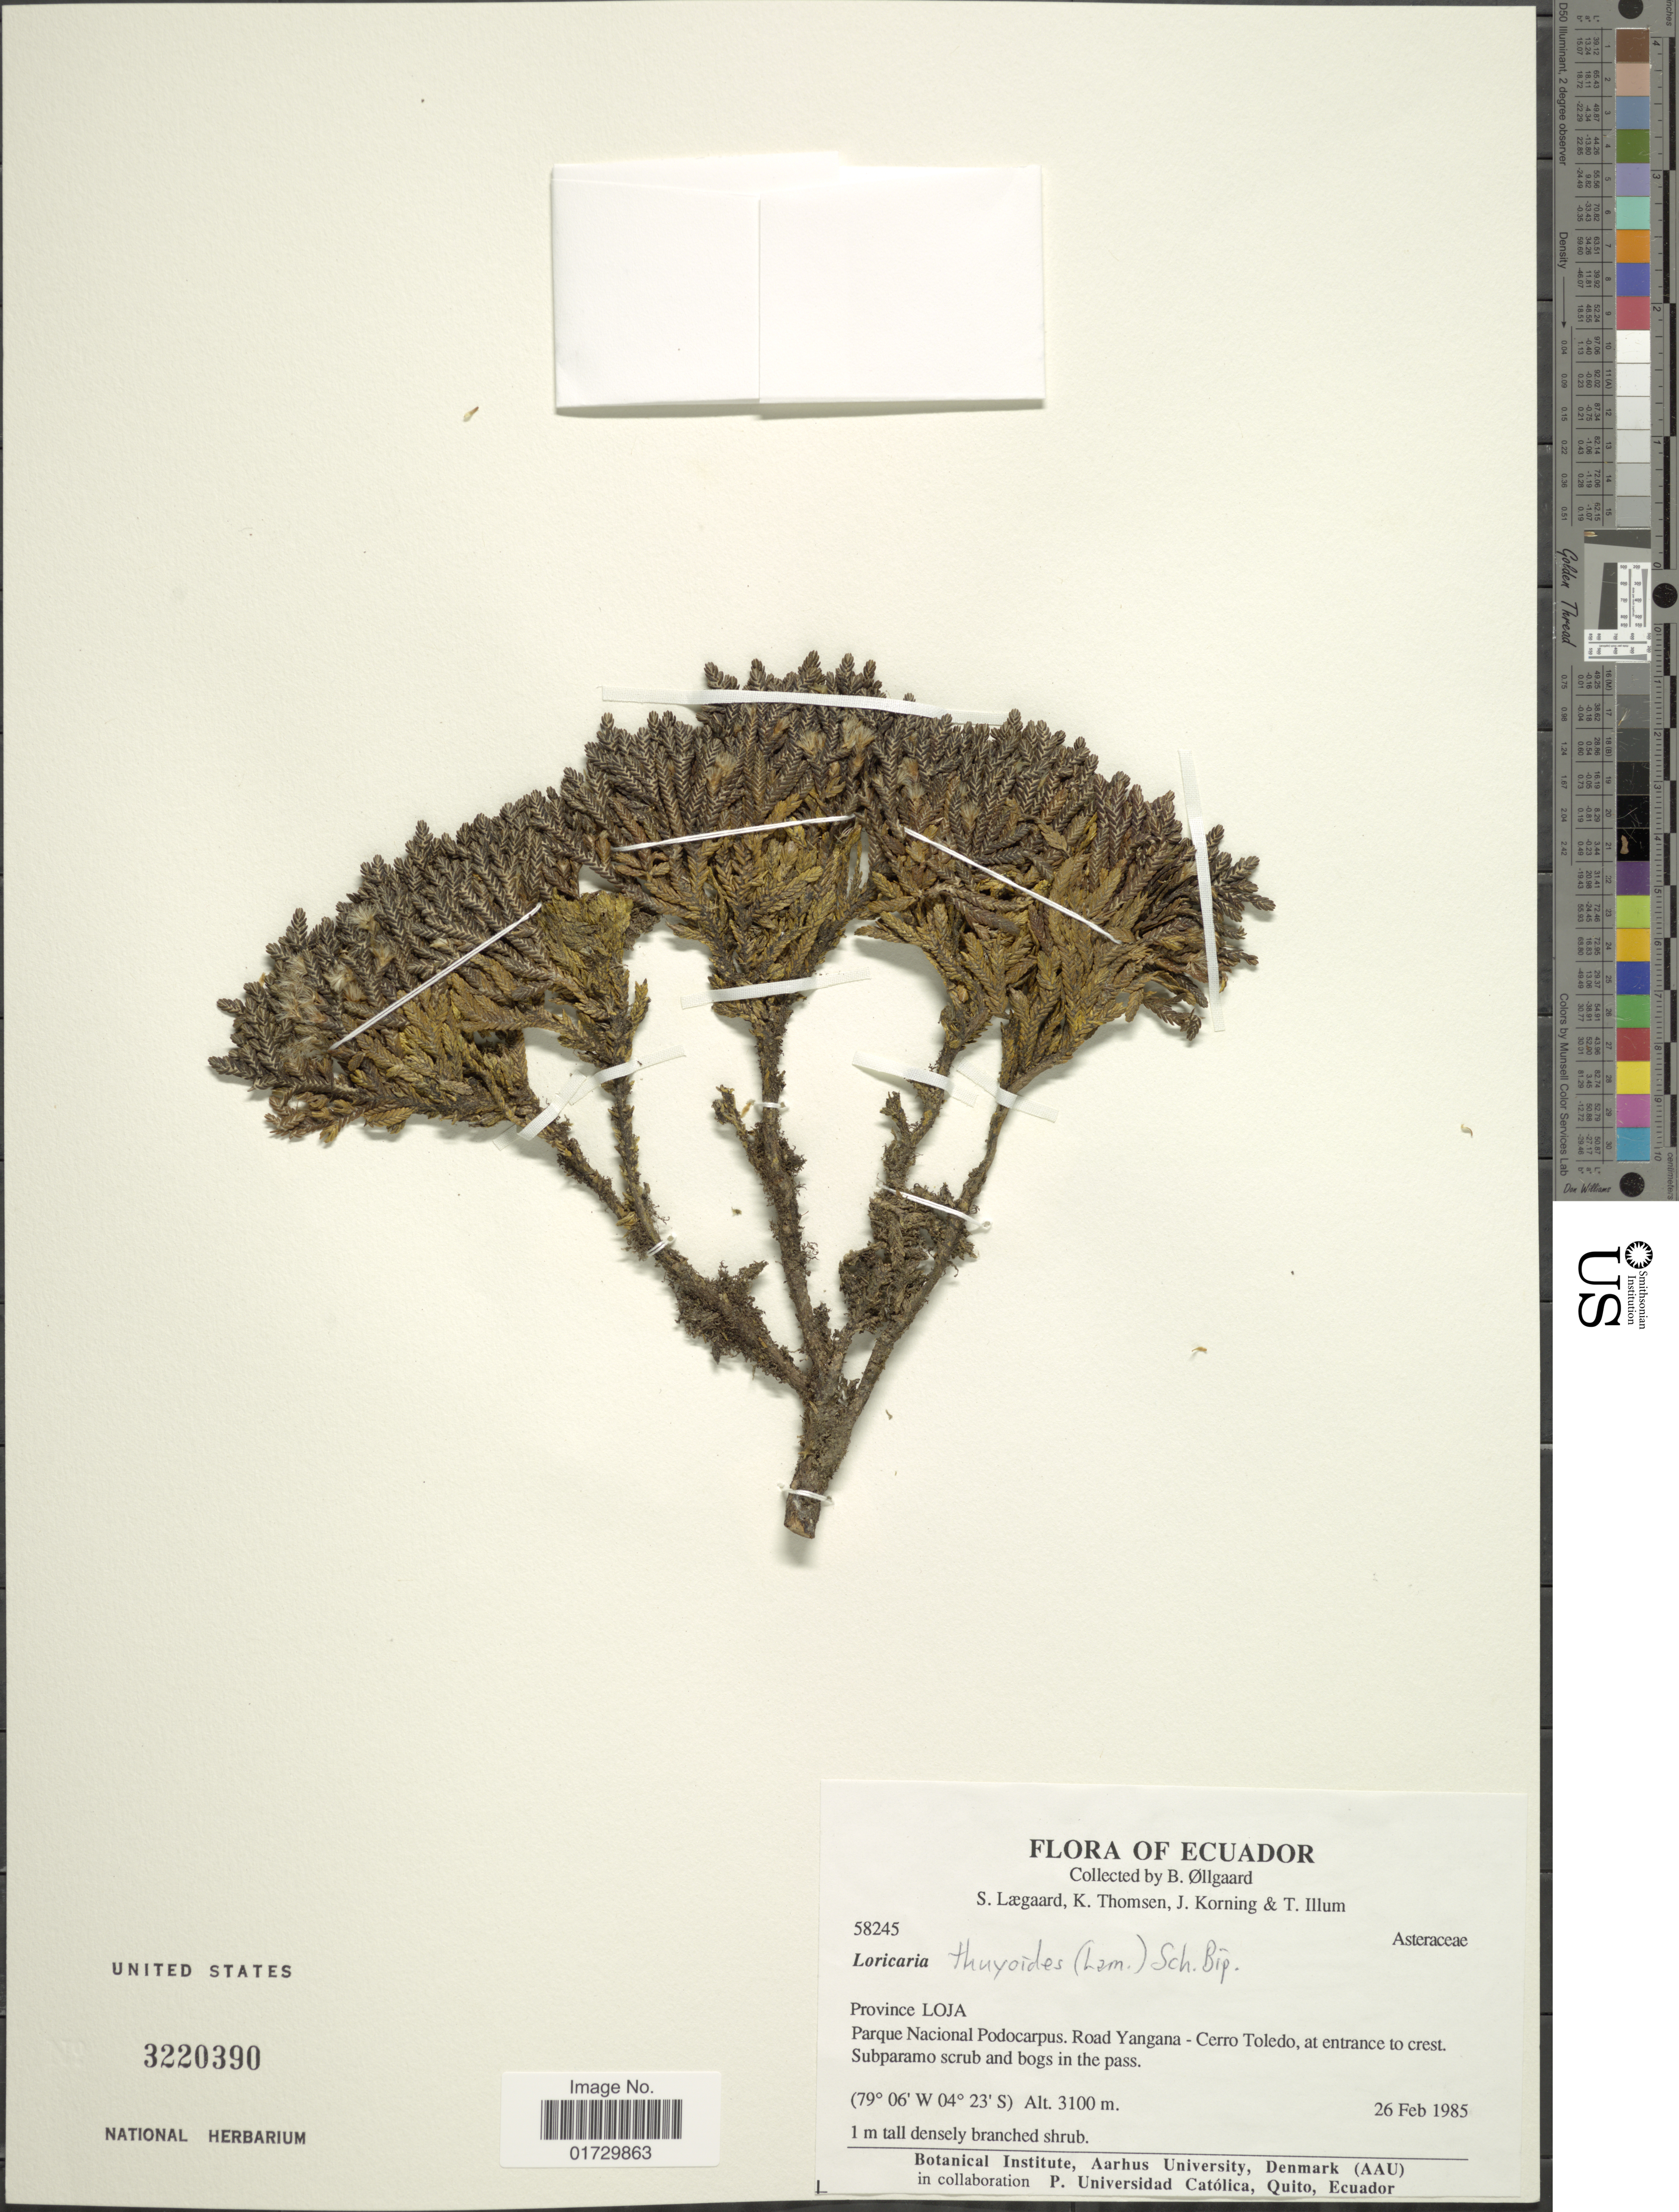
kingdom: Plantae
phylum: Tracheophyta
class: Magnoliopsida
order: Asterales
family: Asteraceae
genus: Loricaria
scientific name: Loricaria thuyoides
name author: (Lam.) Sch. Bip.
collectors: B. Øllgaard, S. Lægaard, K. Thomsen, J. Korning & T. Illum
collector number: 58245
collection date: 1985-02-26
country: Ecuador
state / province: Loja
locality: Parque Nacional Podocarpus. Road Yangana-Cerro Toledo, at entrance to crest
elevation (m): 3100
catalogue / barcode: US 3220390